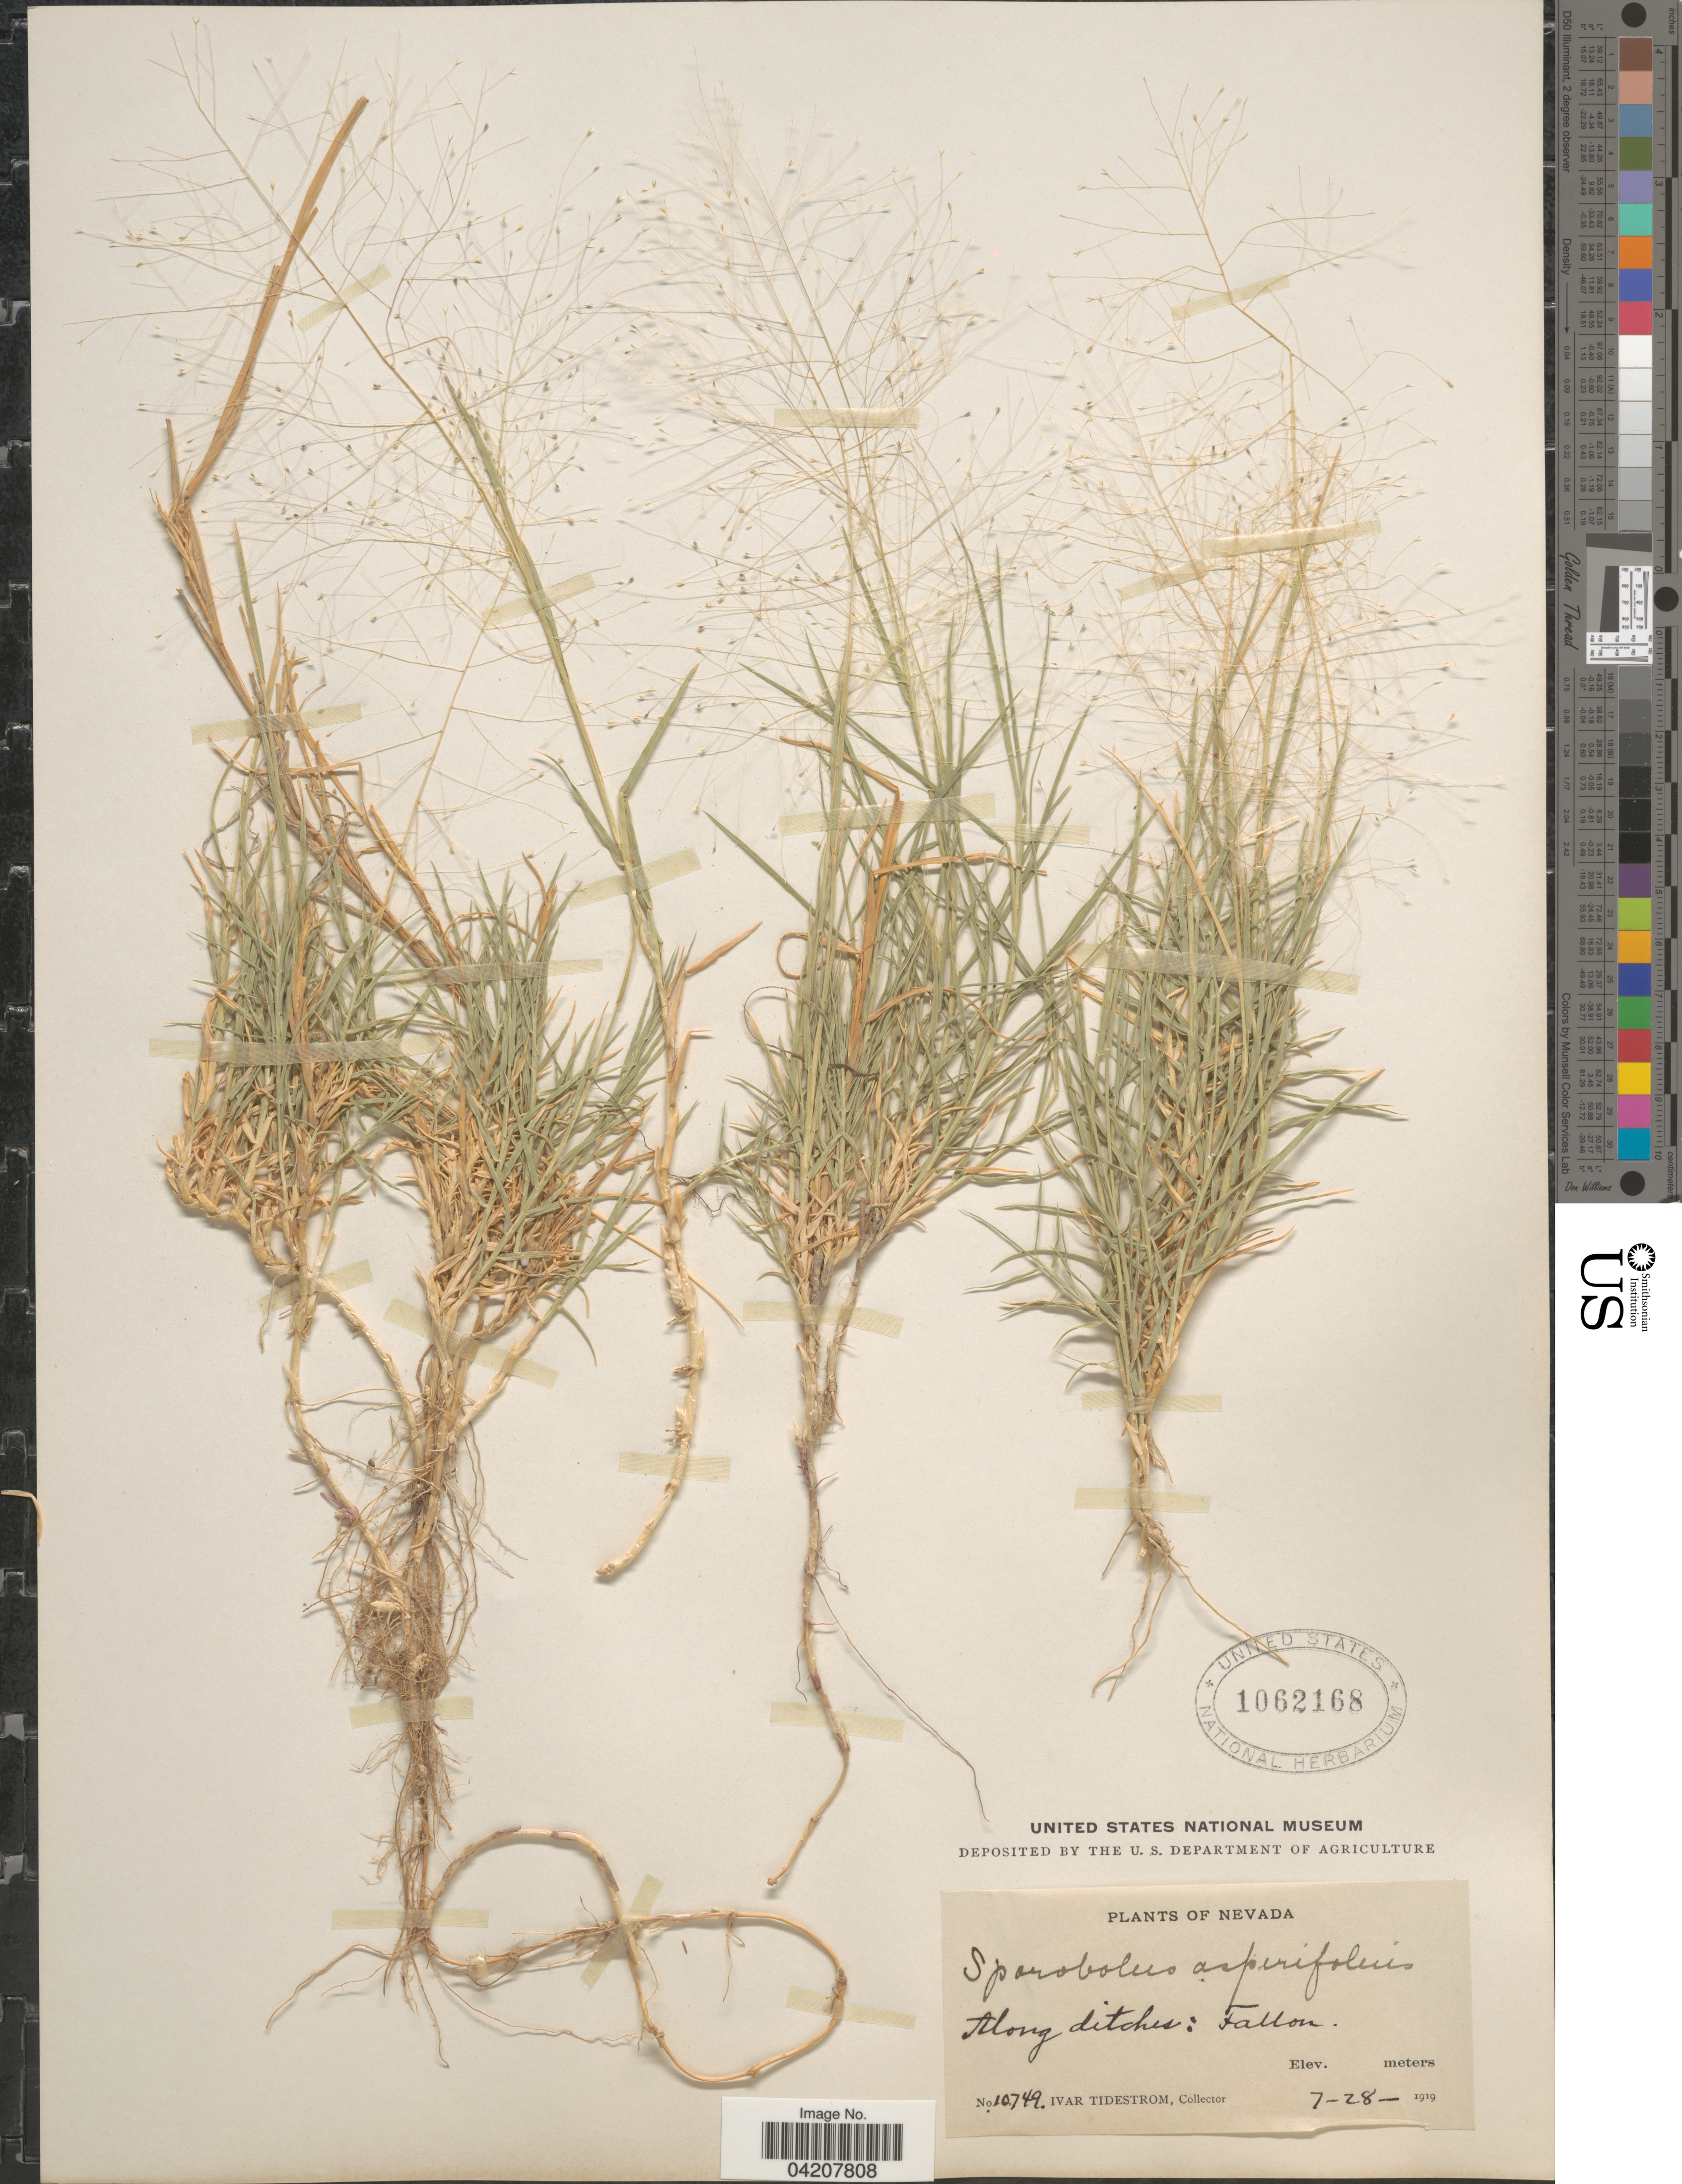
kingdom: Plantae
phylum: Tracheophyta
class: Liliopsida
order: Poales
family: Poaceae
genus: Muhlenbergia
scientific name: Muhlenbergia asperifolia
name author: (Nees & Meyen ex Trin.) Parodi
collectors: I. F. Tidestrom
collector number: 10749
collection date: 1919-07-28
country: United States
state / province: Nevada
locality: Along ditches: Fallon.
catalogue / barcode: US 1062168